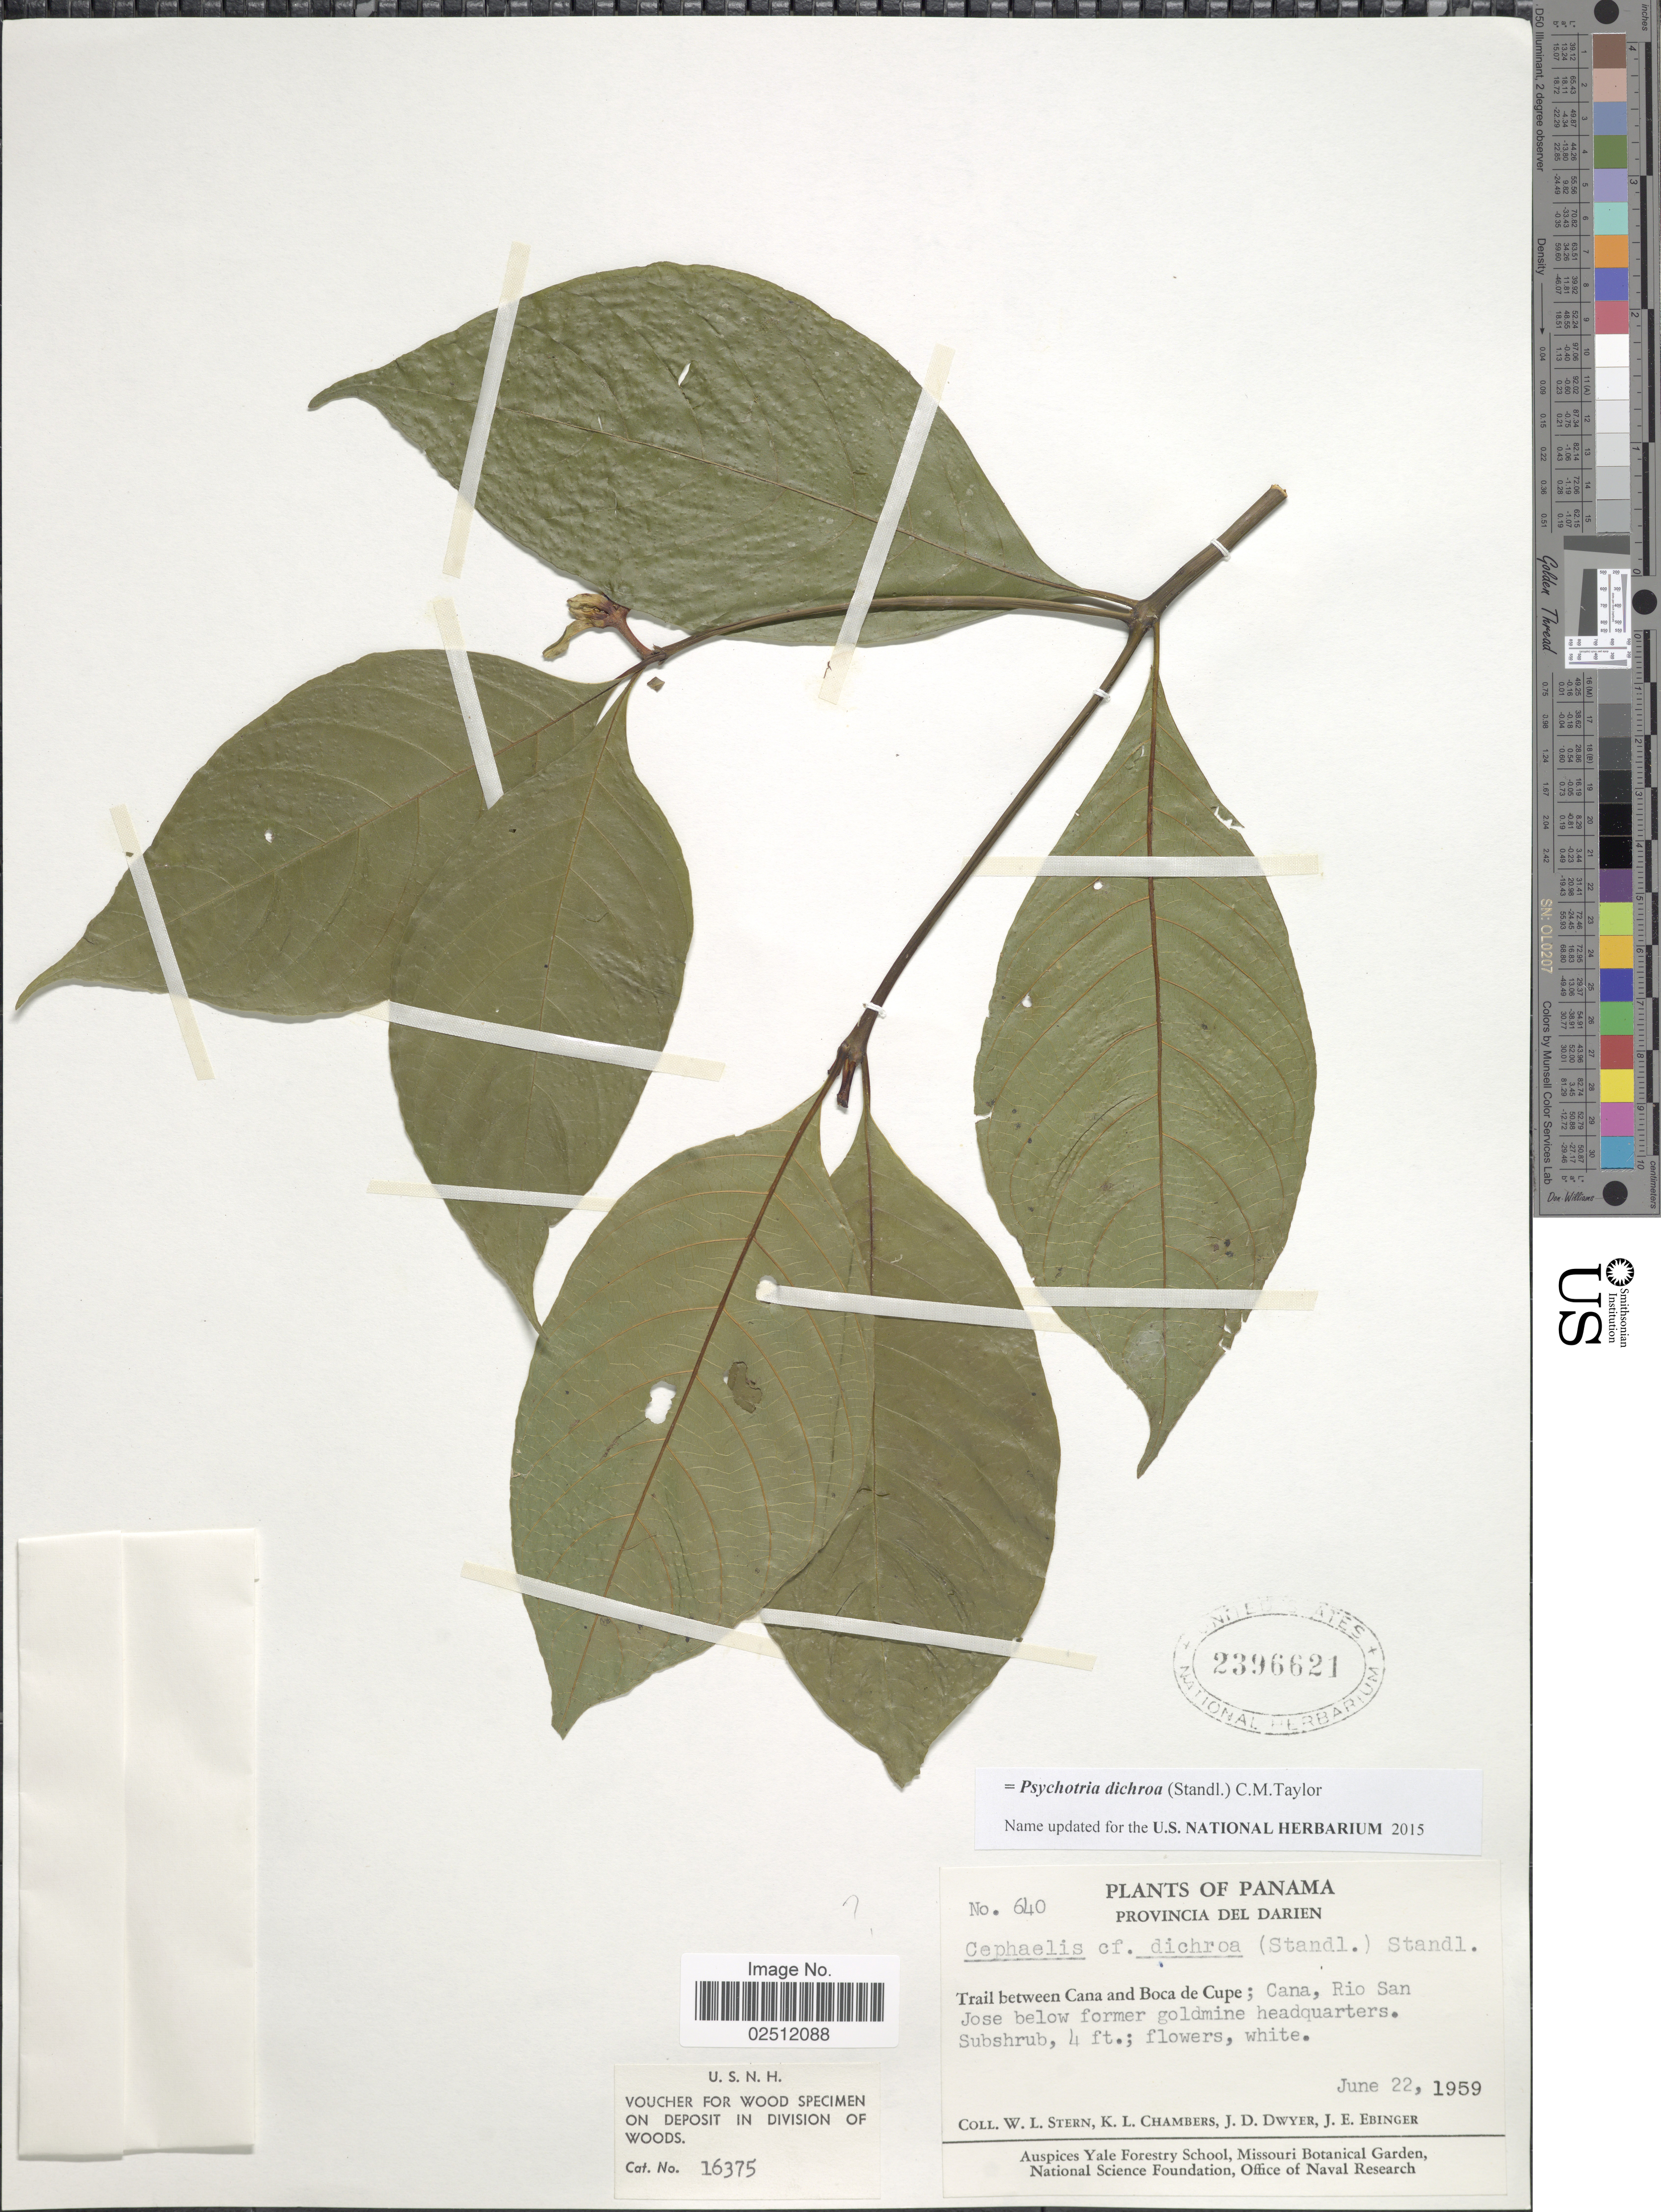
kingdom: Plantae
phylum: Tracheophyta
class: Magnoliopsida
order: Gentianales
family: Rubiaceae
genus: Psychotria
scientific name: Psychotria dichroa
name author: (Standl.) C.M. Taylor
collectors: W. L. Stern, K. Chambers, J. D. Dwyer & J. Ebinger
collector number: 640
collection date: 1959-06-22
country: Panama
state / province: Darién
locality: Provincia del Darien, Trails between Cana and Boca de Cupe; Cana, Rio San Jose below former goldmine headquarters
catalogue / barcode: US 2396621